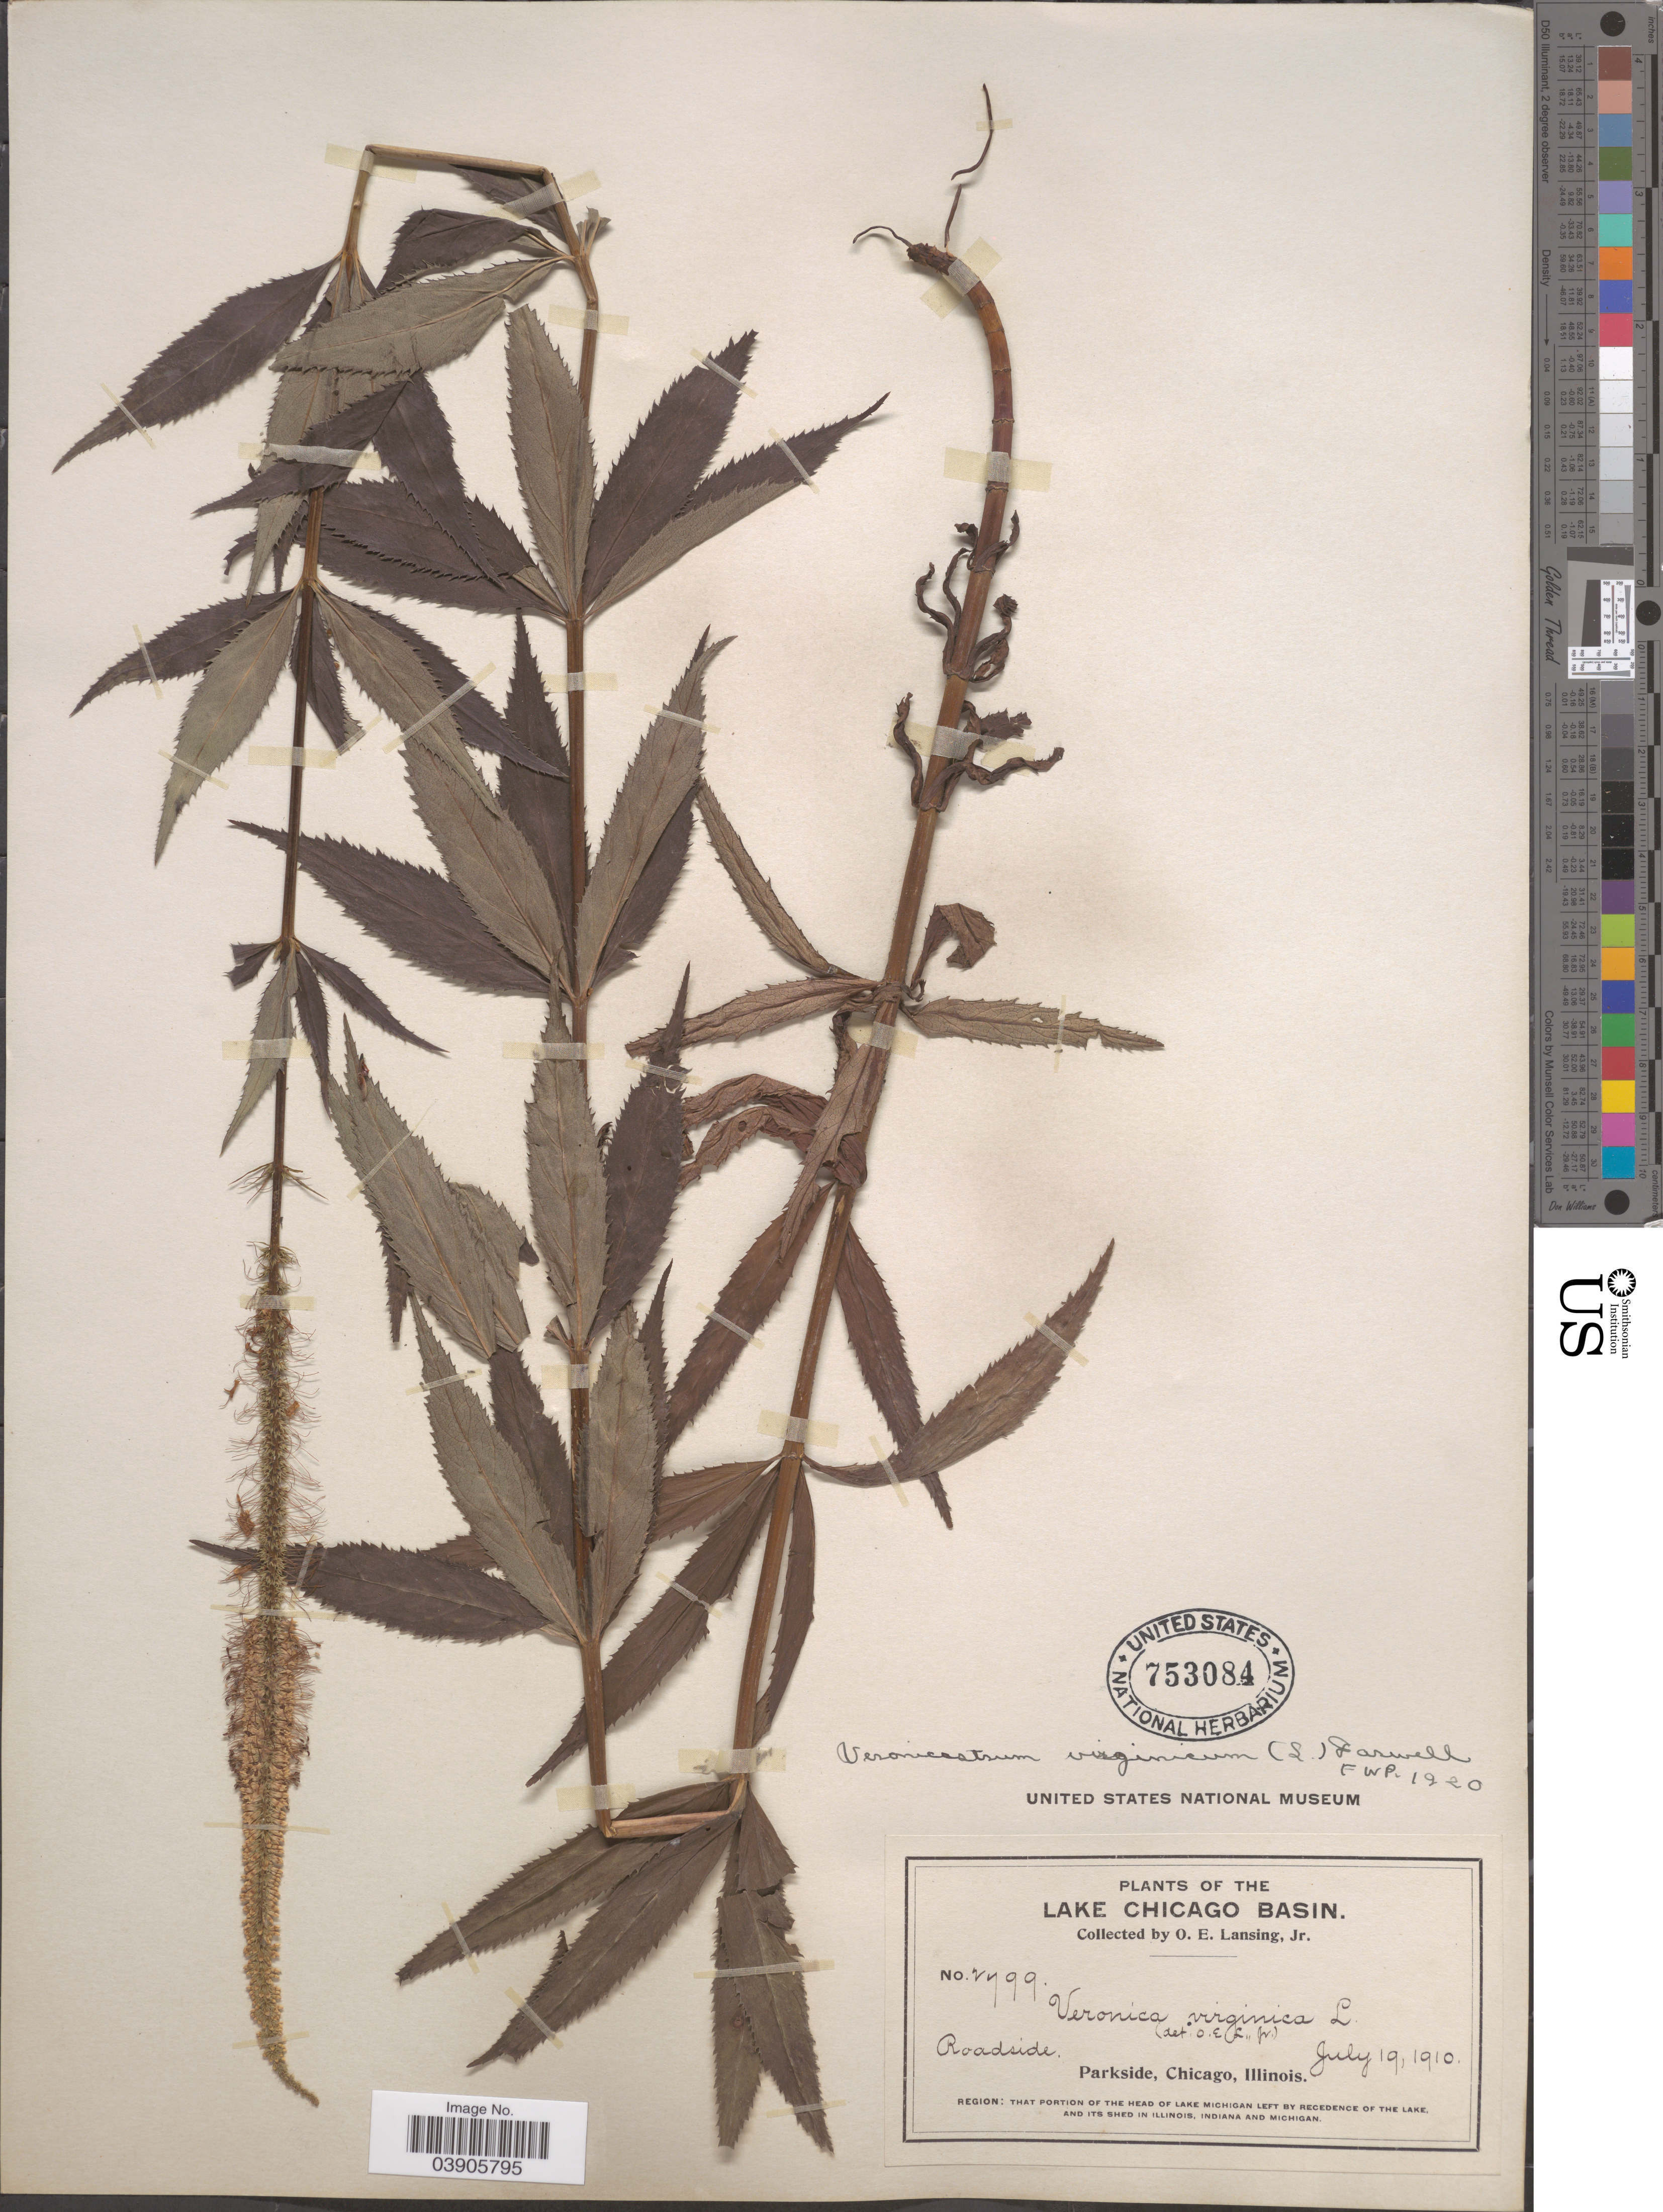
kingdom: Plantae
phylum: Tracheophyta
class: Magnoliopsida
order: Lamiales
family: Plantaginaceae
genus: Veronicastrum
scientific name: Veronicastrum virginicum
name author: (L.) Farw.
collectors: O. Lansing Jr.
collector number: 2799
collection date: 1910-07-19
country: United States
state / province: Illinois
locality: Lake Chicago Basin. Roadside. Parkside, Chicago. Region: That portion of the Head of Lake Michigan left by recedence of the lake.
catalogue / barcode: US 753084